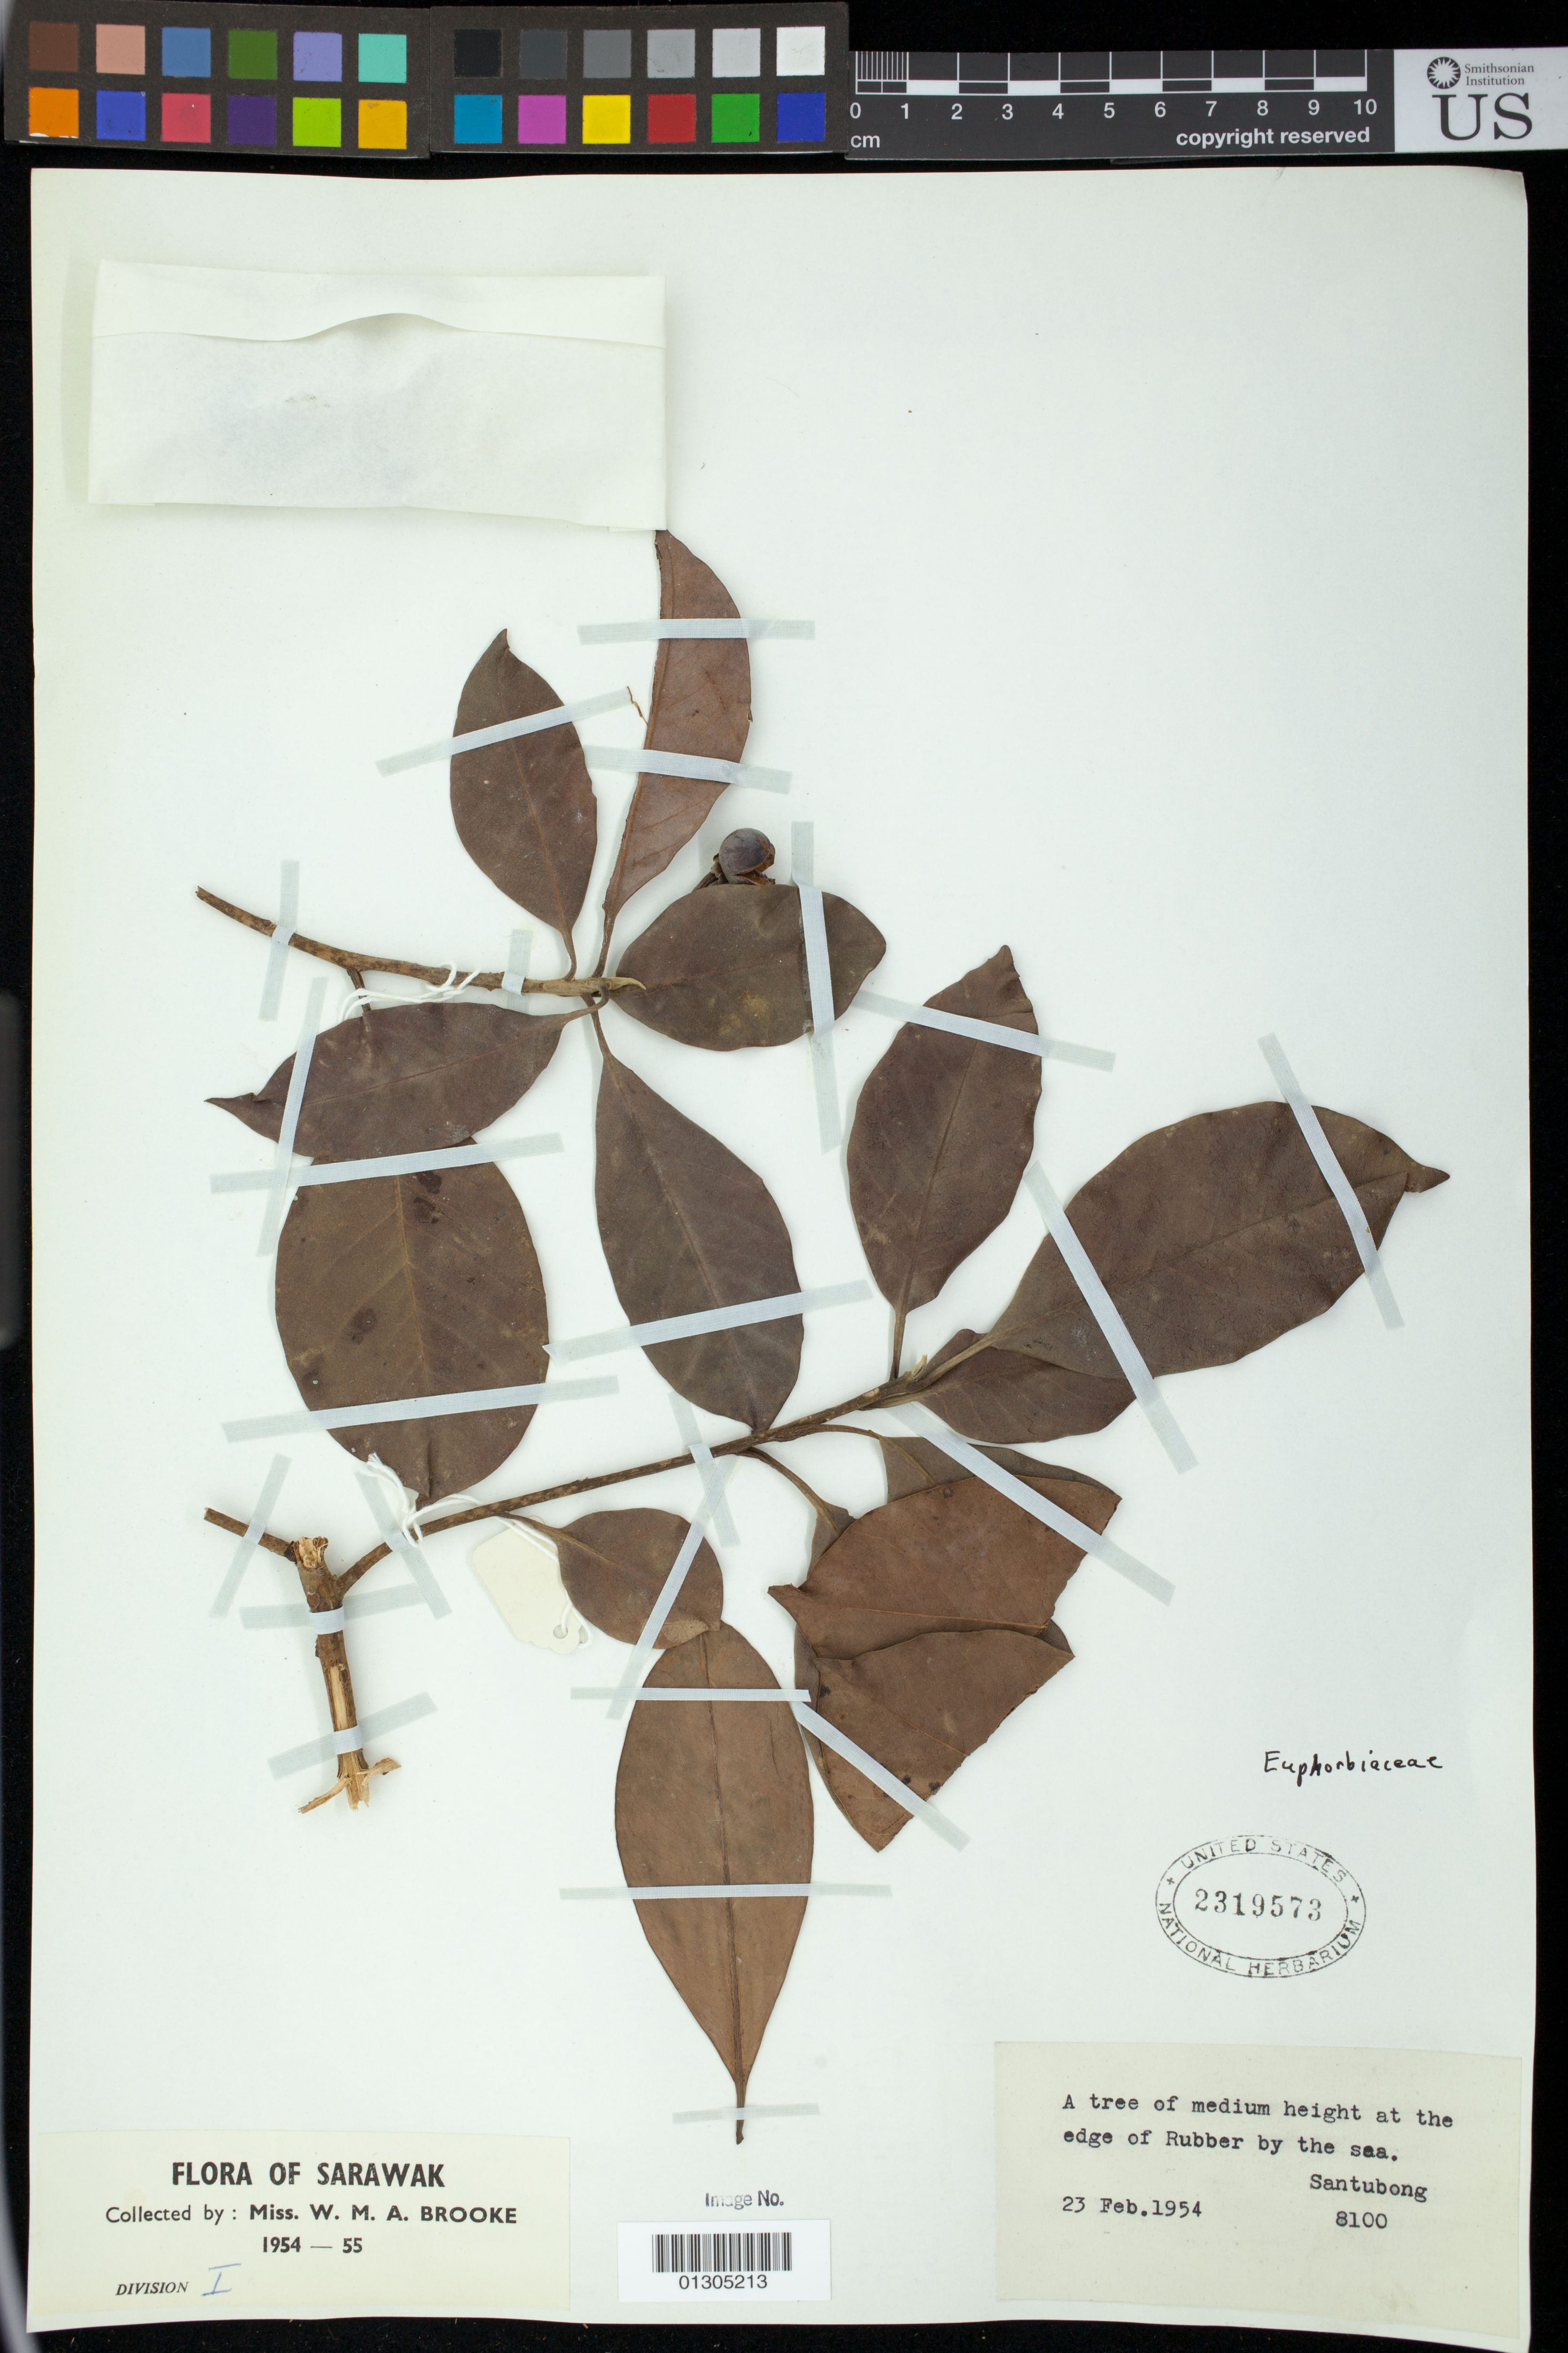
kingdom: Plantae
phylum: Tracheophyta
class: Magnoliopsida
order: Malpighiales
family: Euphorbiaceae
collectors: W. Brooke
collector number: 8100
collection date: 1954-02-23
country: Malaysia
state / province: Sarawak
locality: edge of Rubber by the sea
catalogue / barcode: US 2319573